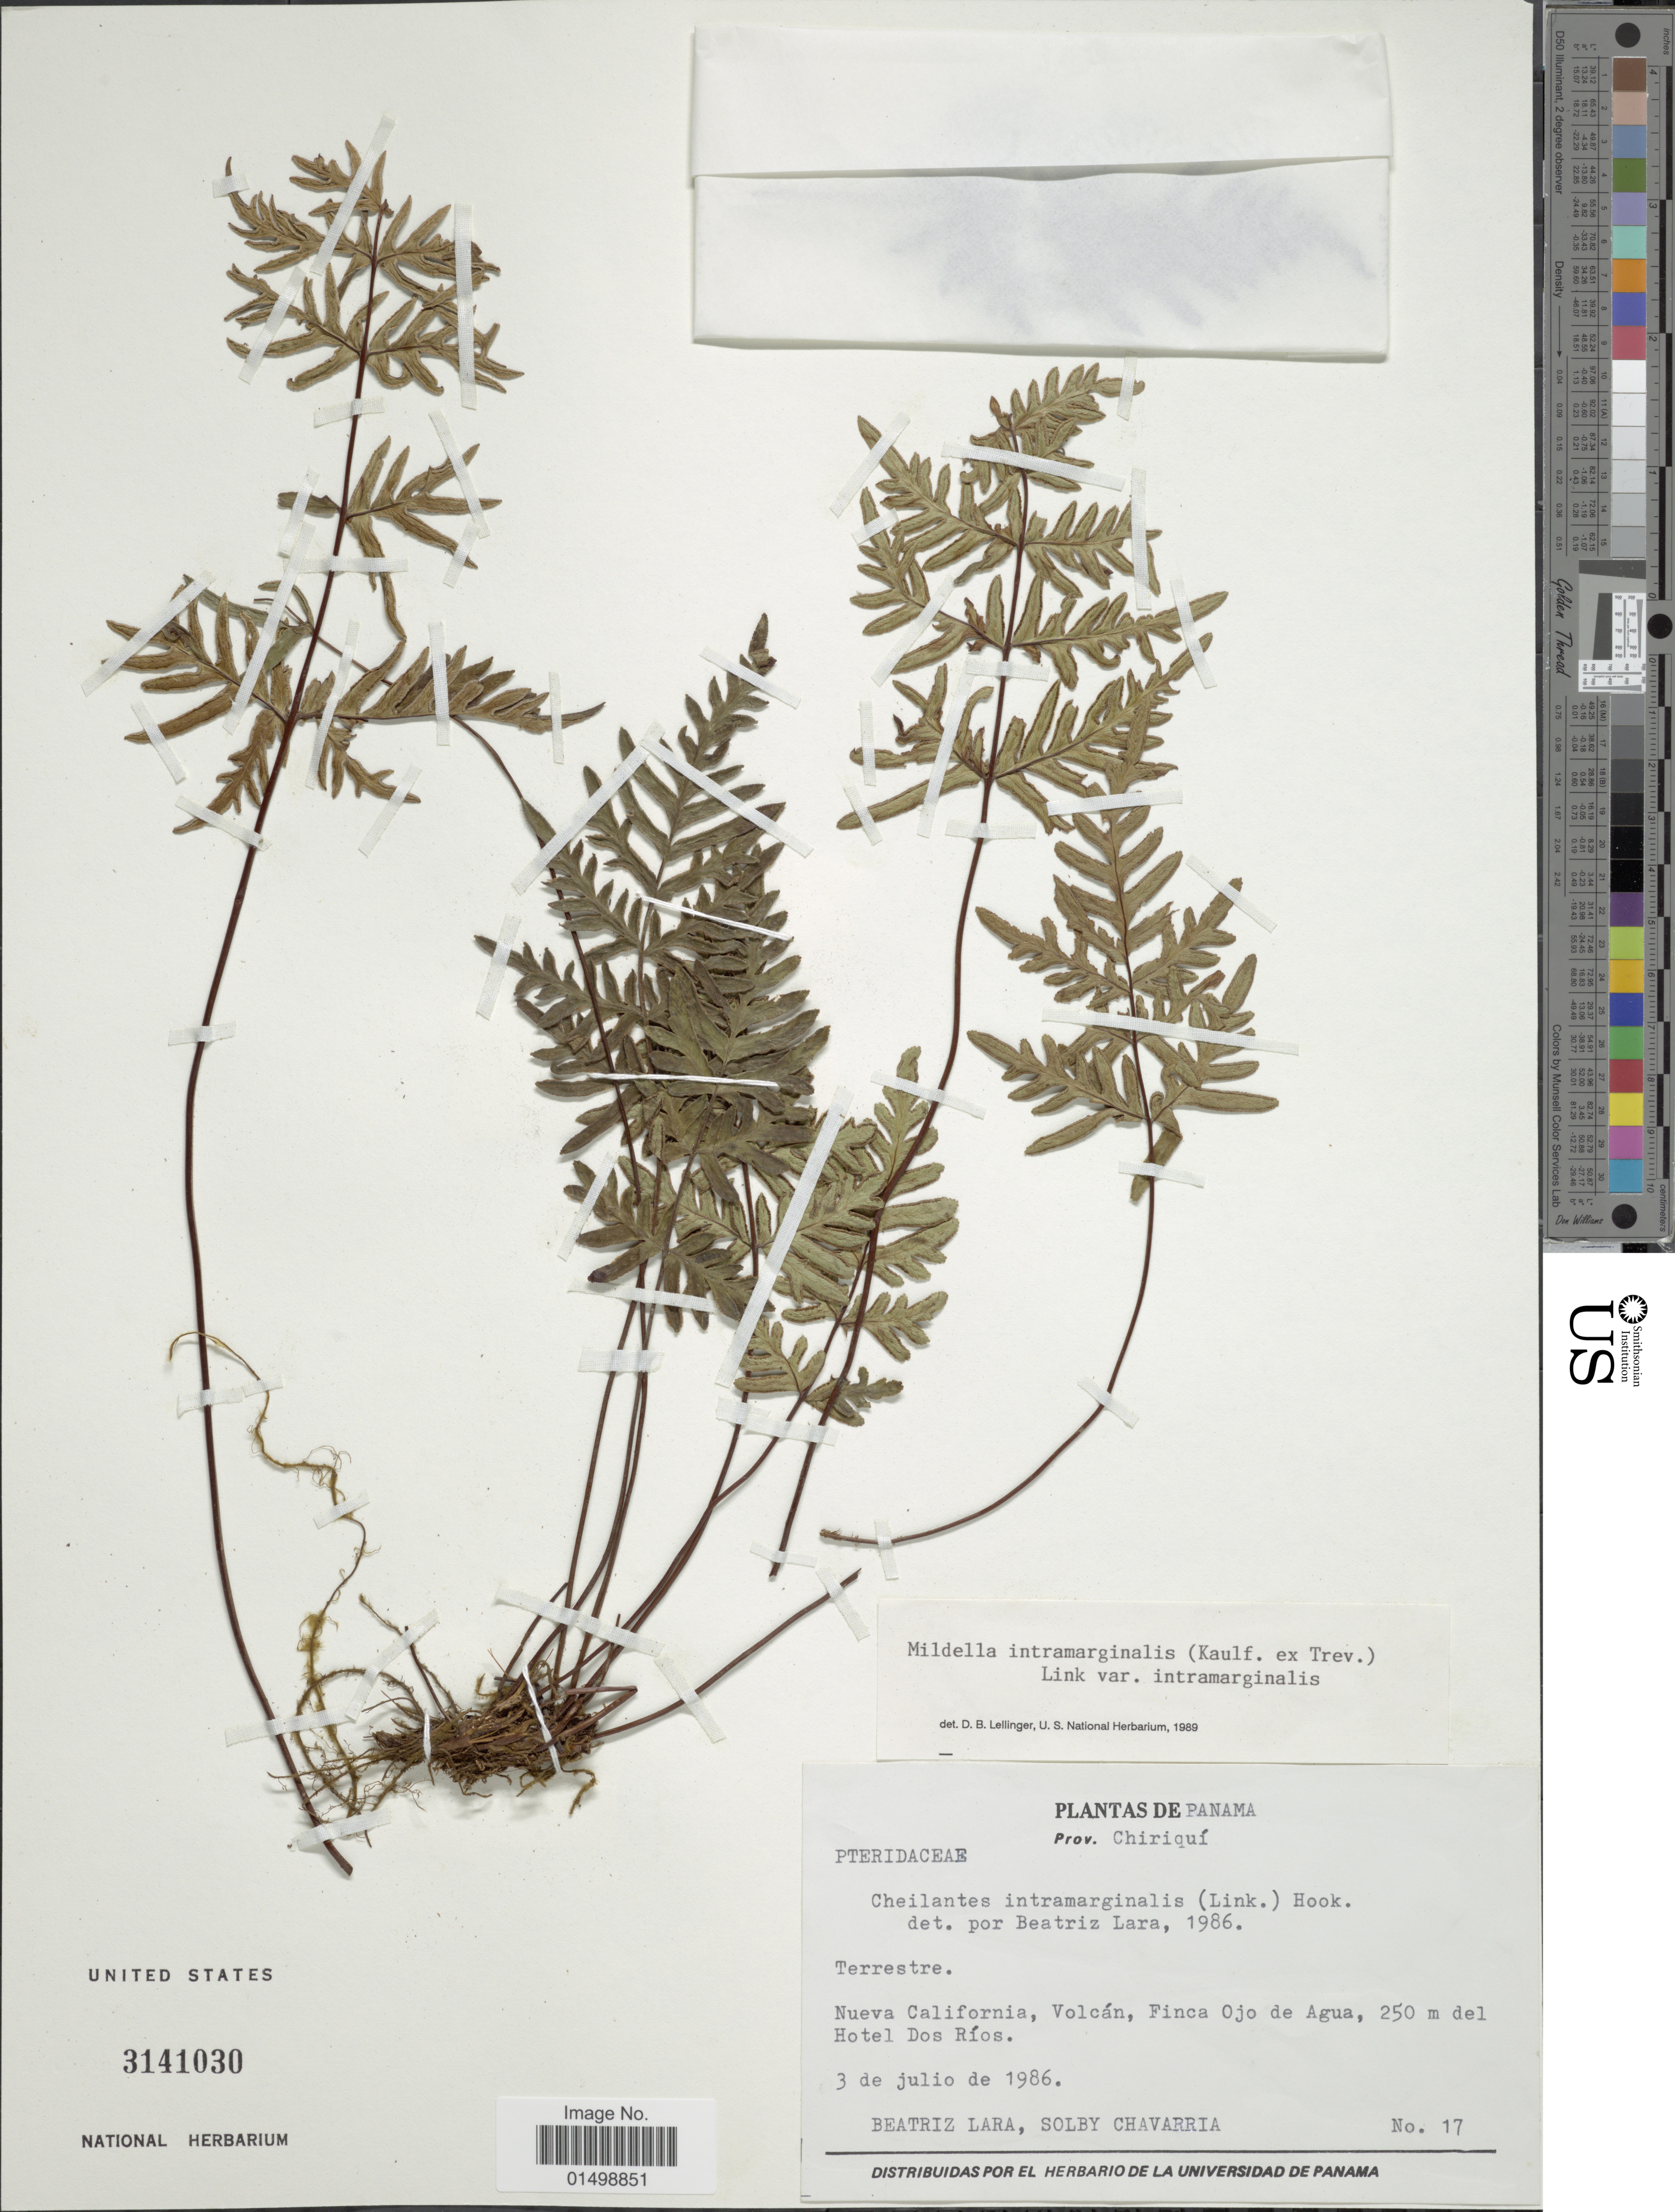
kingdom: Plantae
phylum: Tracheophyta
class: Polypodiopsida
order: Polypodiales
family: Pteridaceae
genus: Cheilanthes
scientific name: Cheilanthes intramarginalis var. intramarginalis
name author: (Kaulf.) Hook.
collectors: B. Lara & S. Chavarria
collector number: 17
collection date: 1986-07-03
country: Panama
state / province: Chiriqui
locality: Nueva California, Volcan, Finva Ojo de Agua, 250 m del Hotel Dos Rios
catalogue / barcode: US 3141030